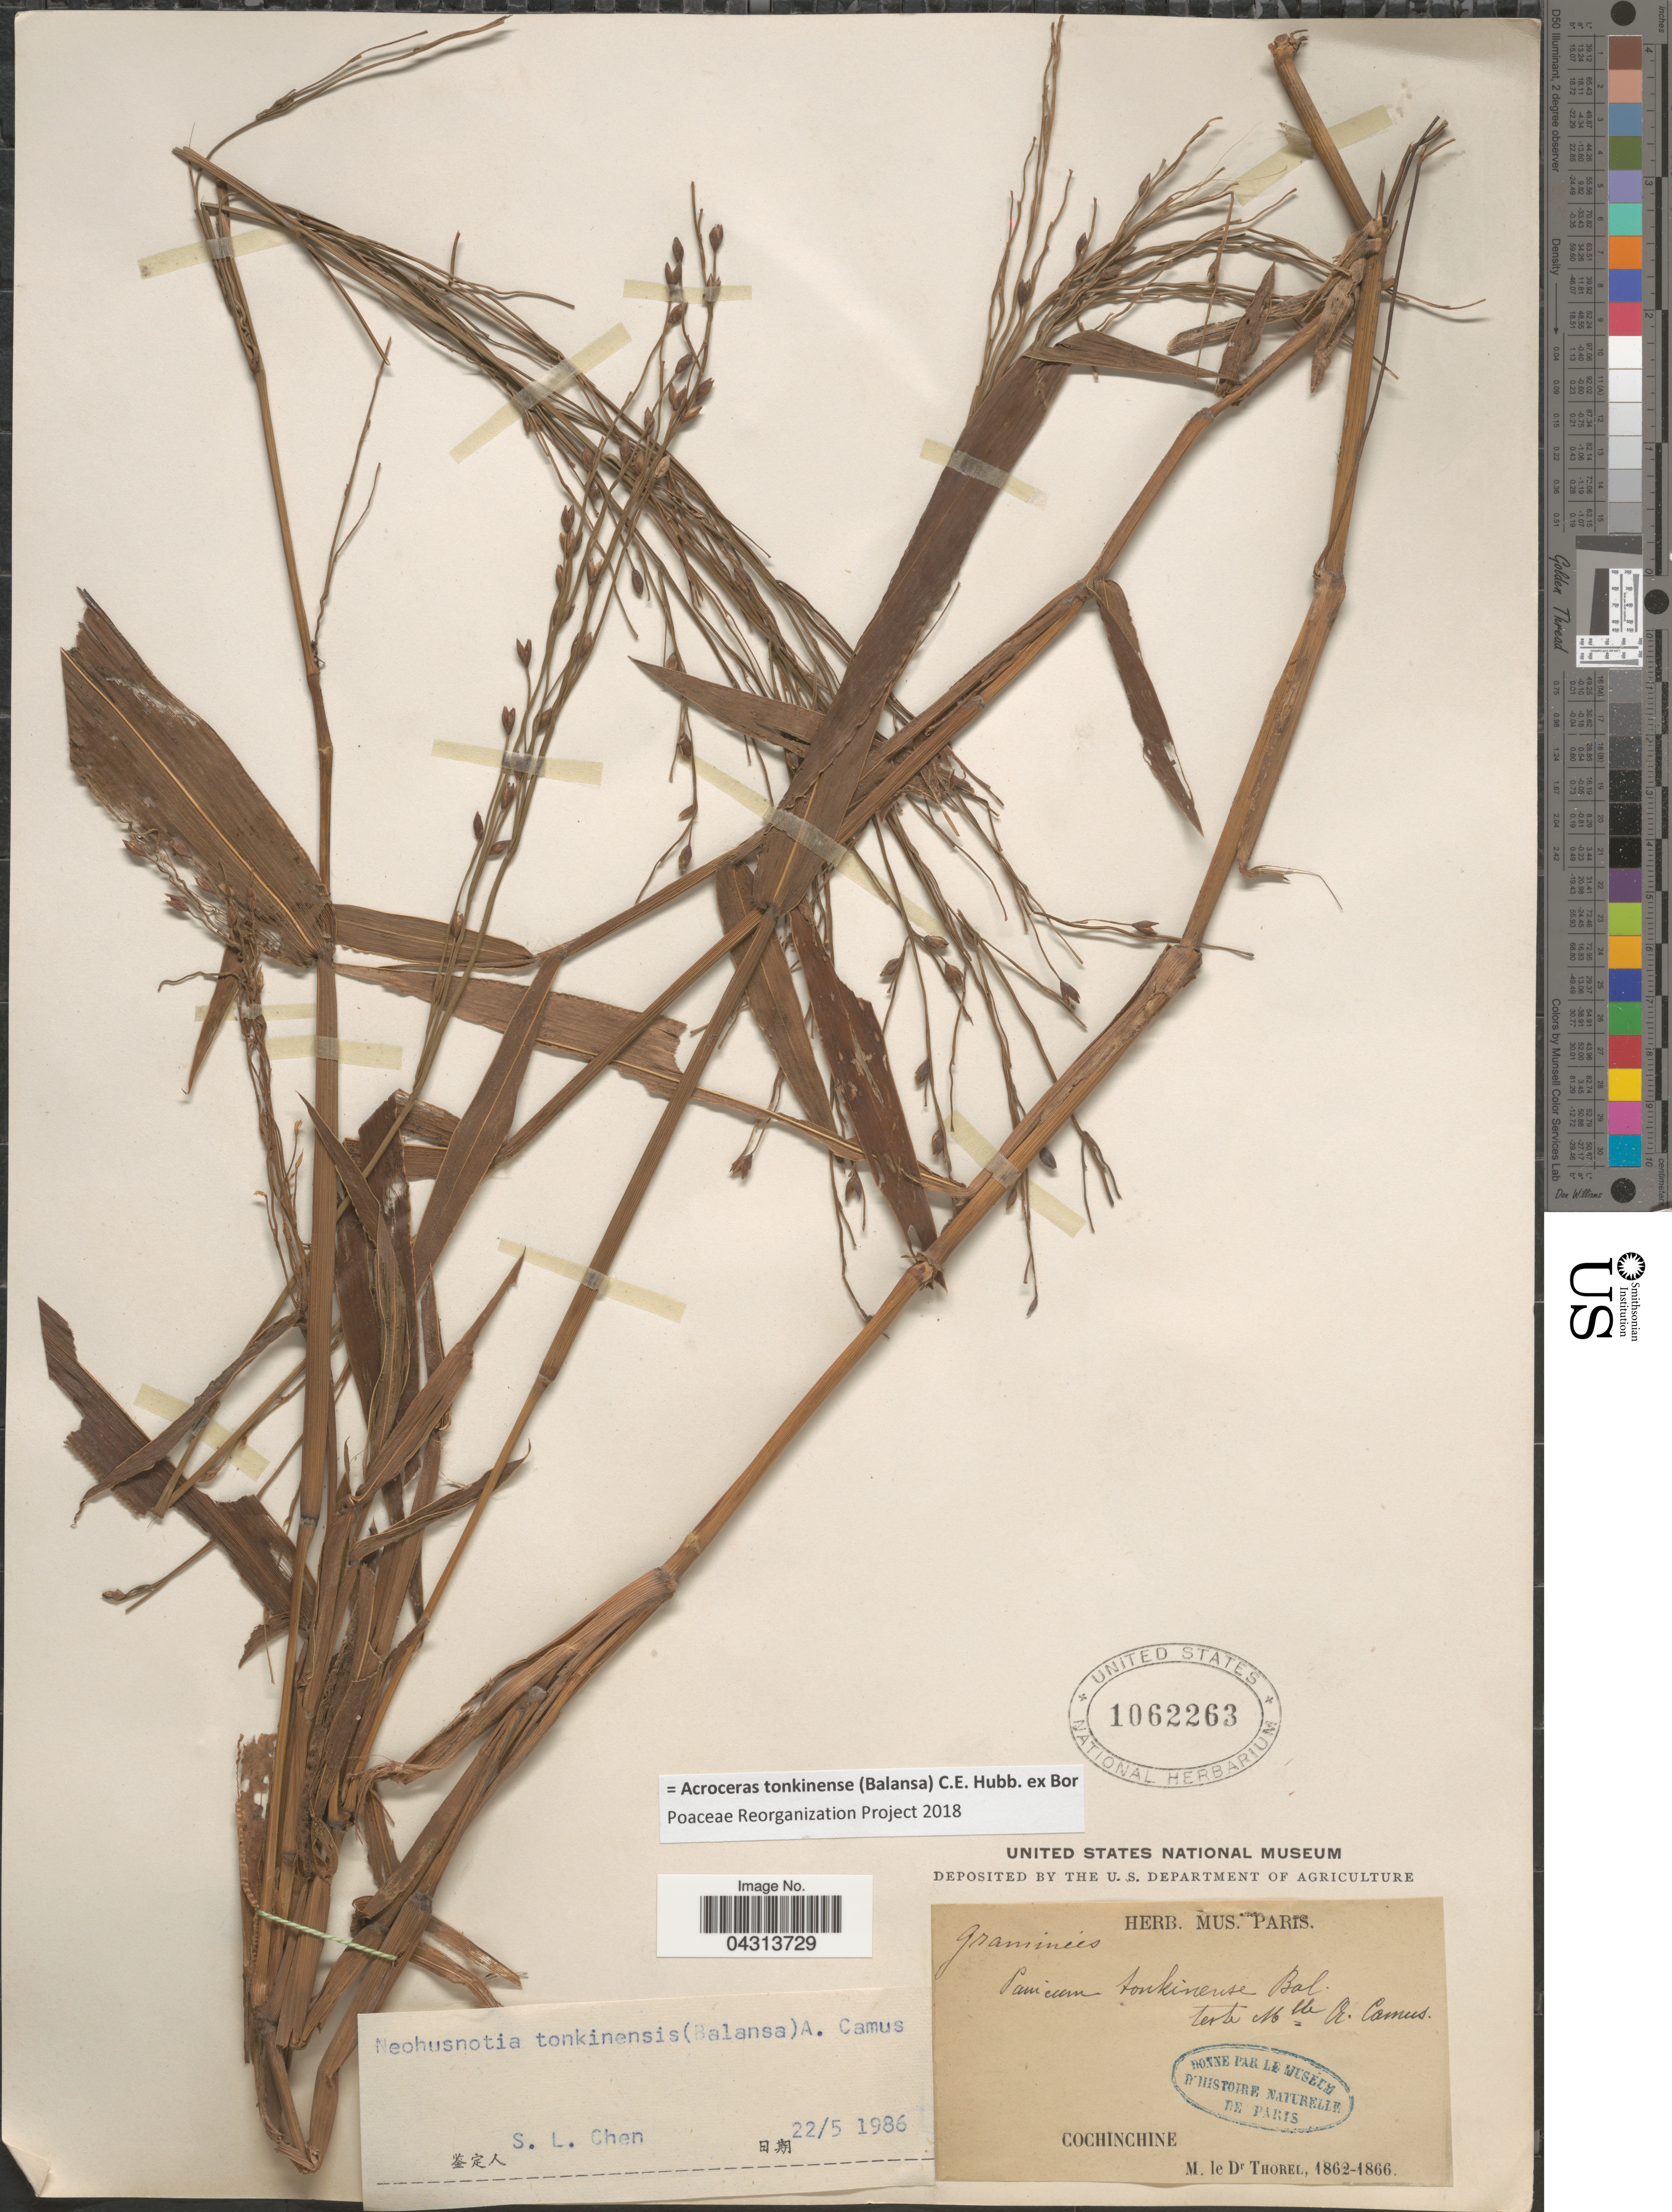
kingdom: Plantae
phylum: Tracheophyta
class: Liliopsida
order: Poales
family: Poaceae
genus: Acroceras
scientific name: Acroceras tonkinense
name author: (Balansa) C.E. Hubb. ex Bor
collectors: Thorel, M. "M. [=Monsieur] Thorel" DO NOT USE (error for C. Thorel)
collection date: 1862/1866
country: Vietnam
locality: Cochinchine.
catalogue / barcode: US 1062263